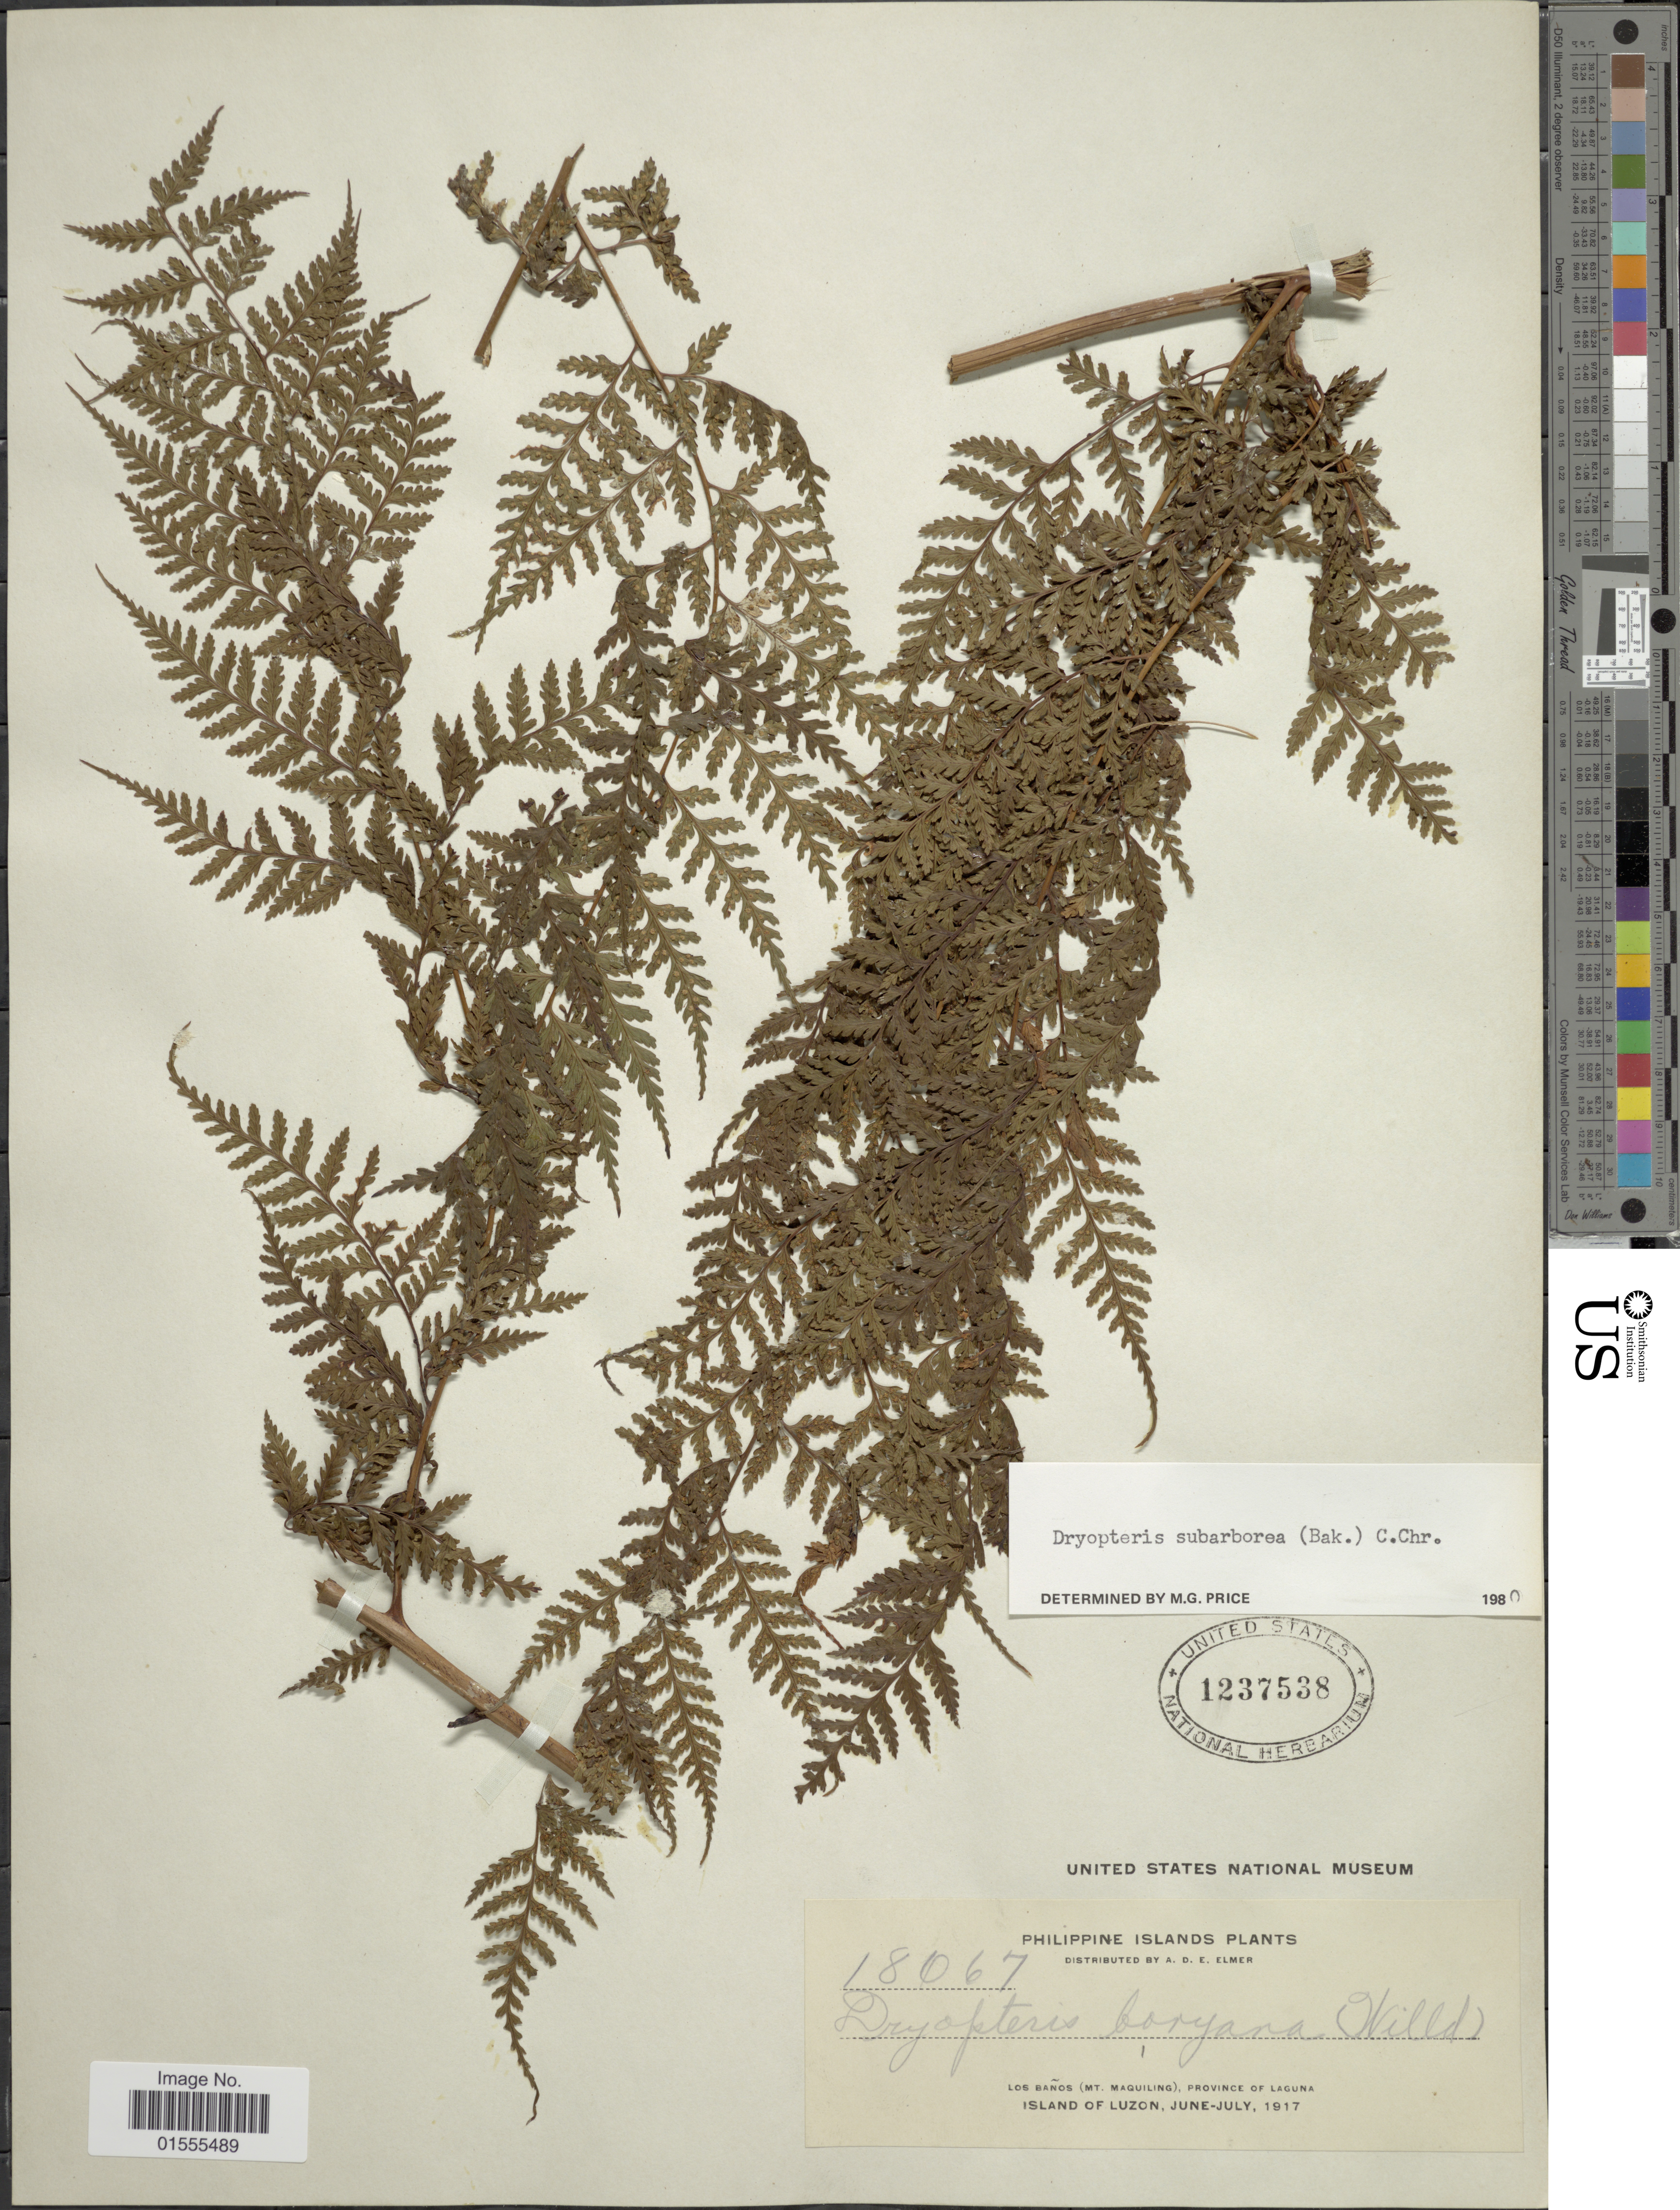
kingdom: Plantae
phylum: Tracheophyta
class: Polypodiopsida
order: Polypodiales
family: Dryopteridaceae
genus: Dryopteris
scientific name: Dryopteris subarborea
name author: (Baker) C. Chr.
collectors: A. D. E. Elmer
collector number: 18067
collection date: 1917-06/1917-07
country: Philippines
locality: Philippine Islands, Los Baños (Mt Maquiling), province of Laguna, Island of Luzon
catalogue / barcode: US 1237538